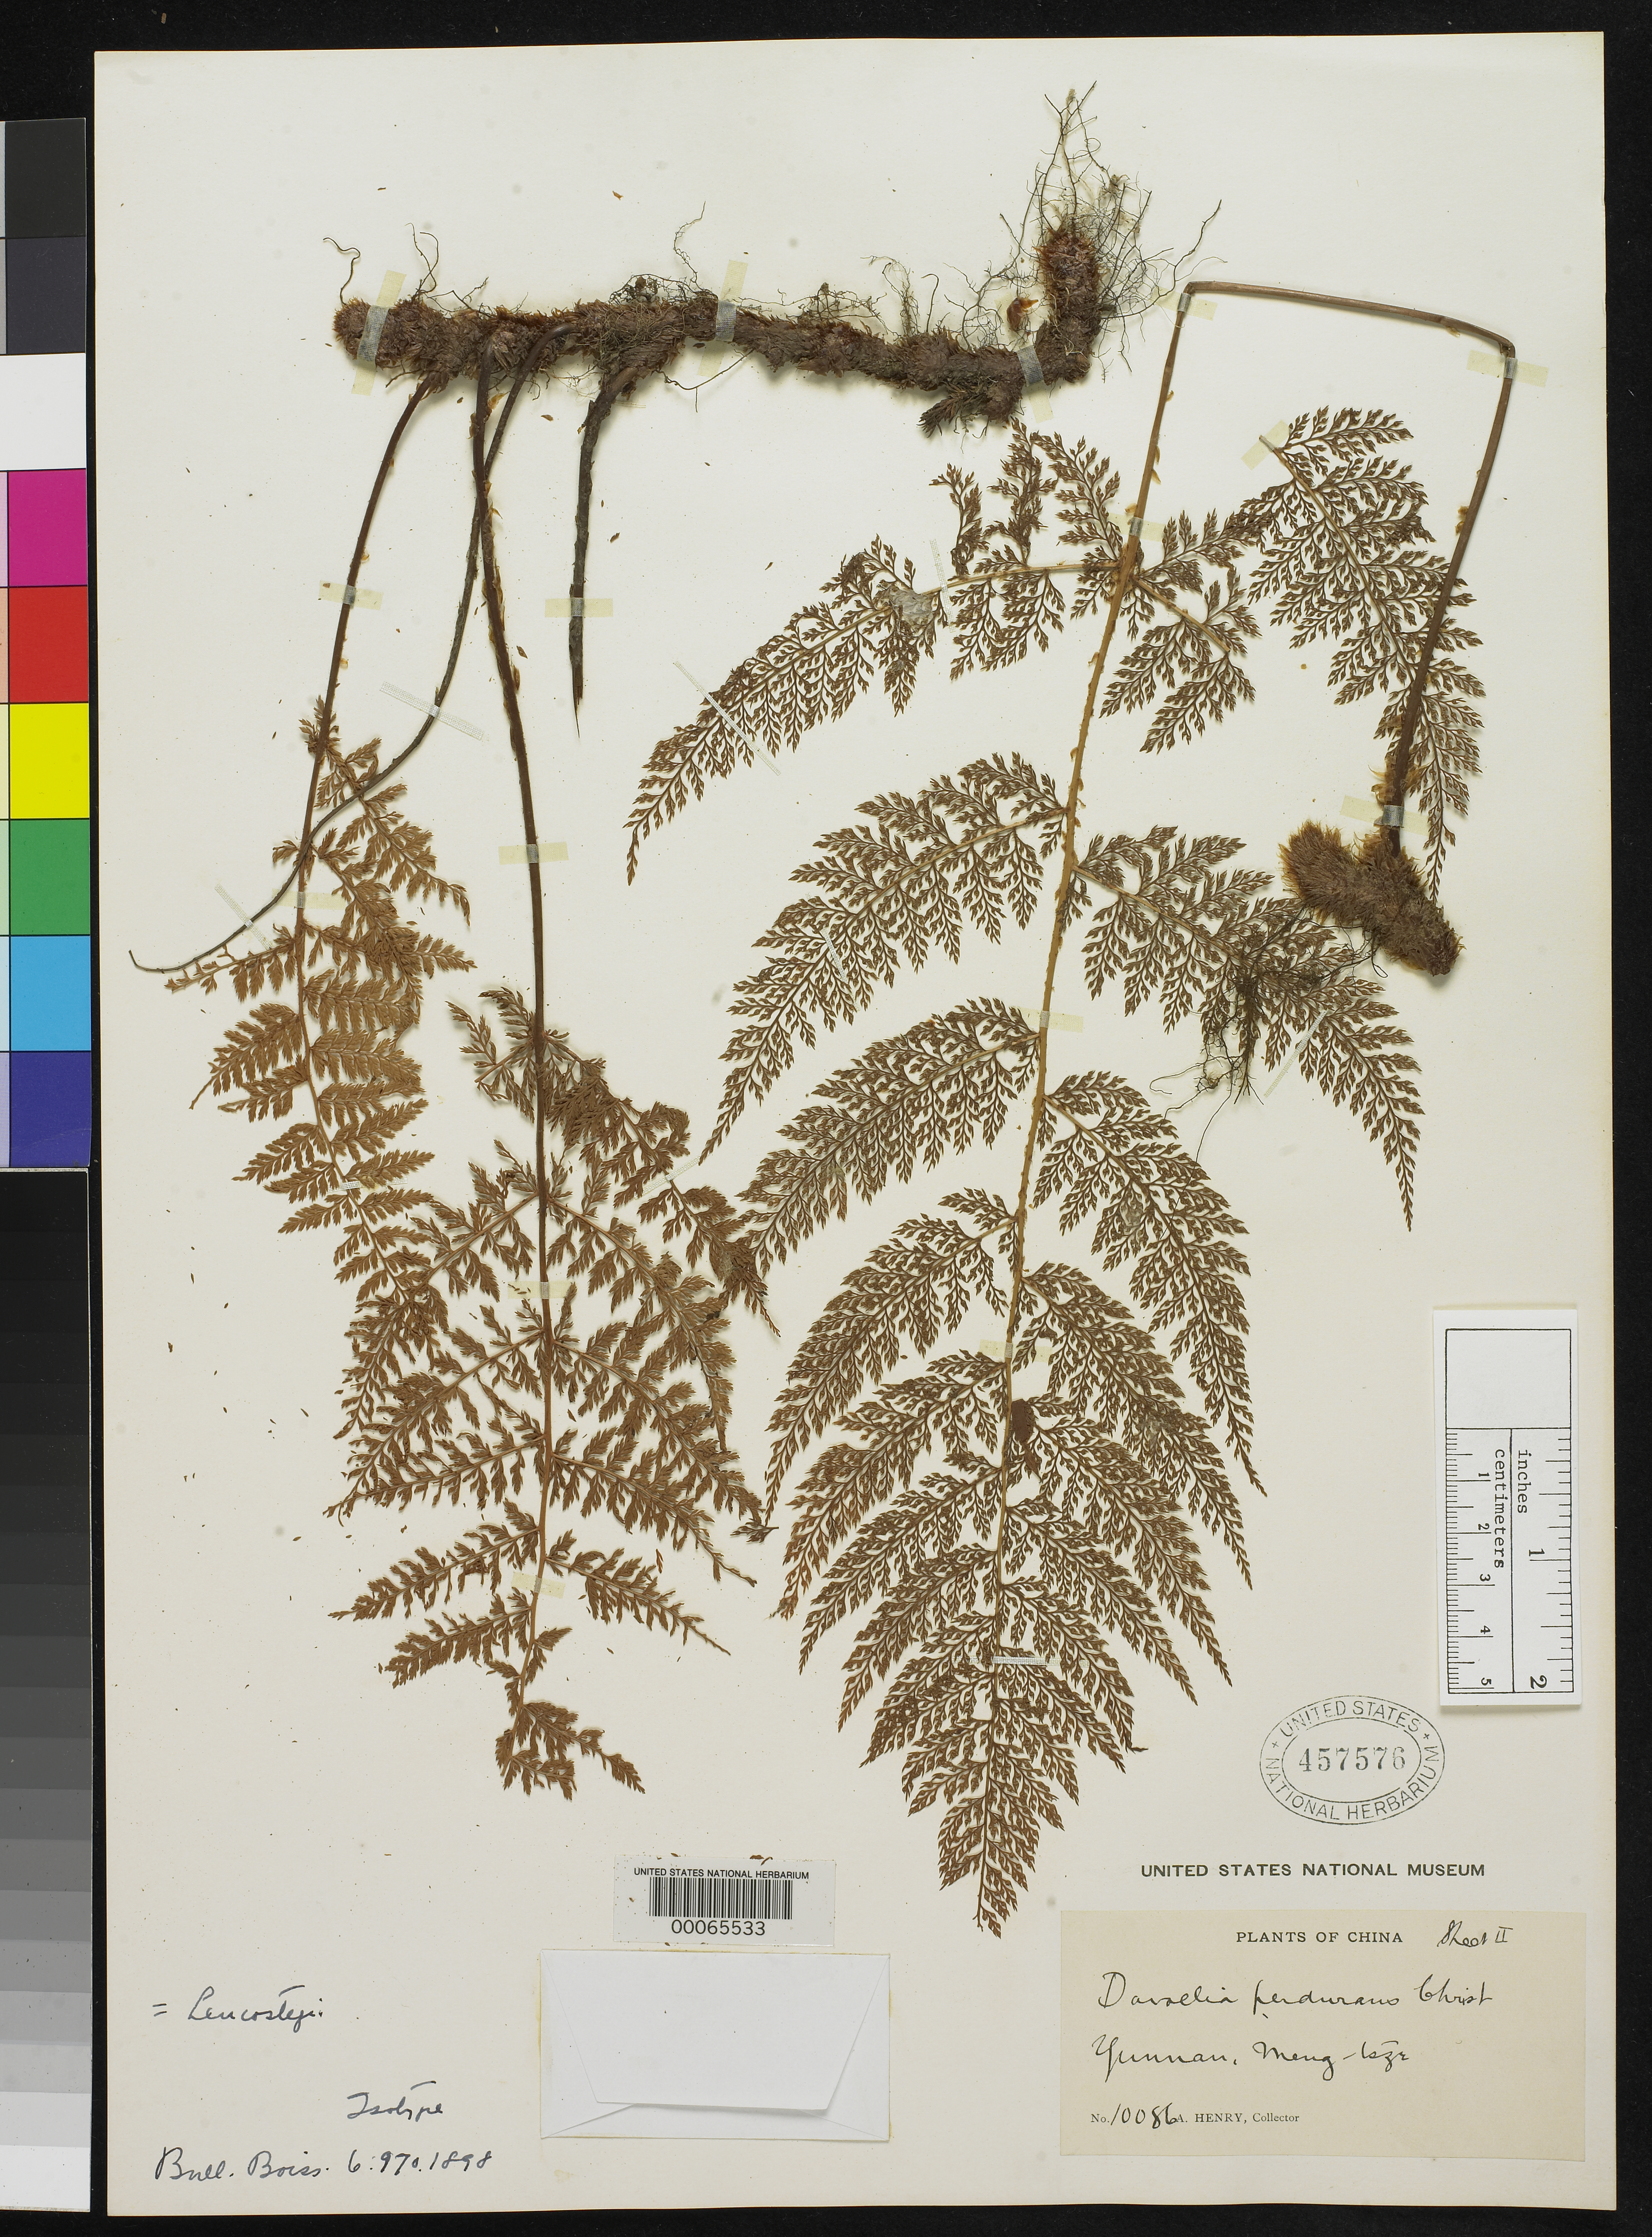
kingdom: Plantae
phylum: Tracheophyta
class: Polypodiopsida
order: Polypodiales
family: Davalliaceae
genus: Davallia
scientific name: Davallia perdurans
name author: Christ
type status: Type Collection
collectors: A. Henry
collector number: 10086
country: China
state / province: Yunnan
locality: Mengtze [Meng-tsze]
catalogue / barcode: US 457576